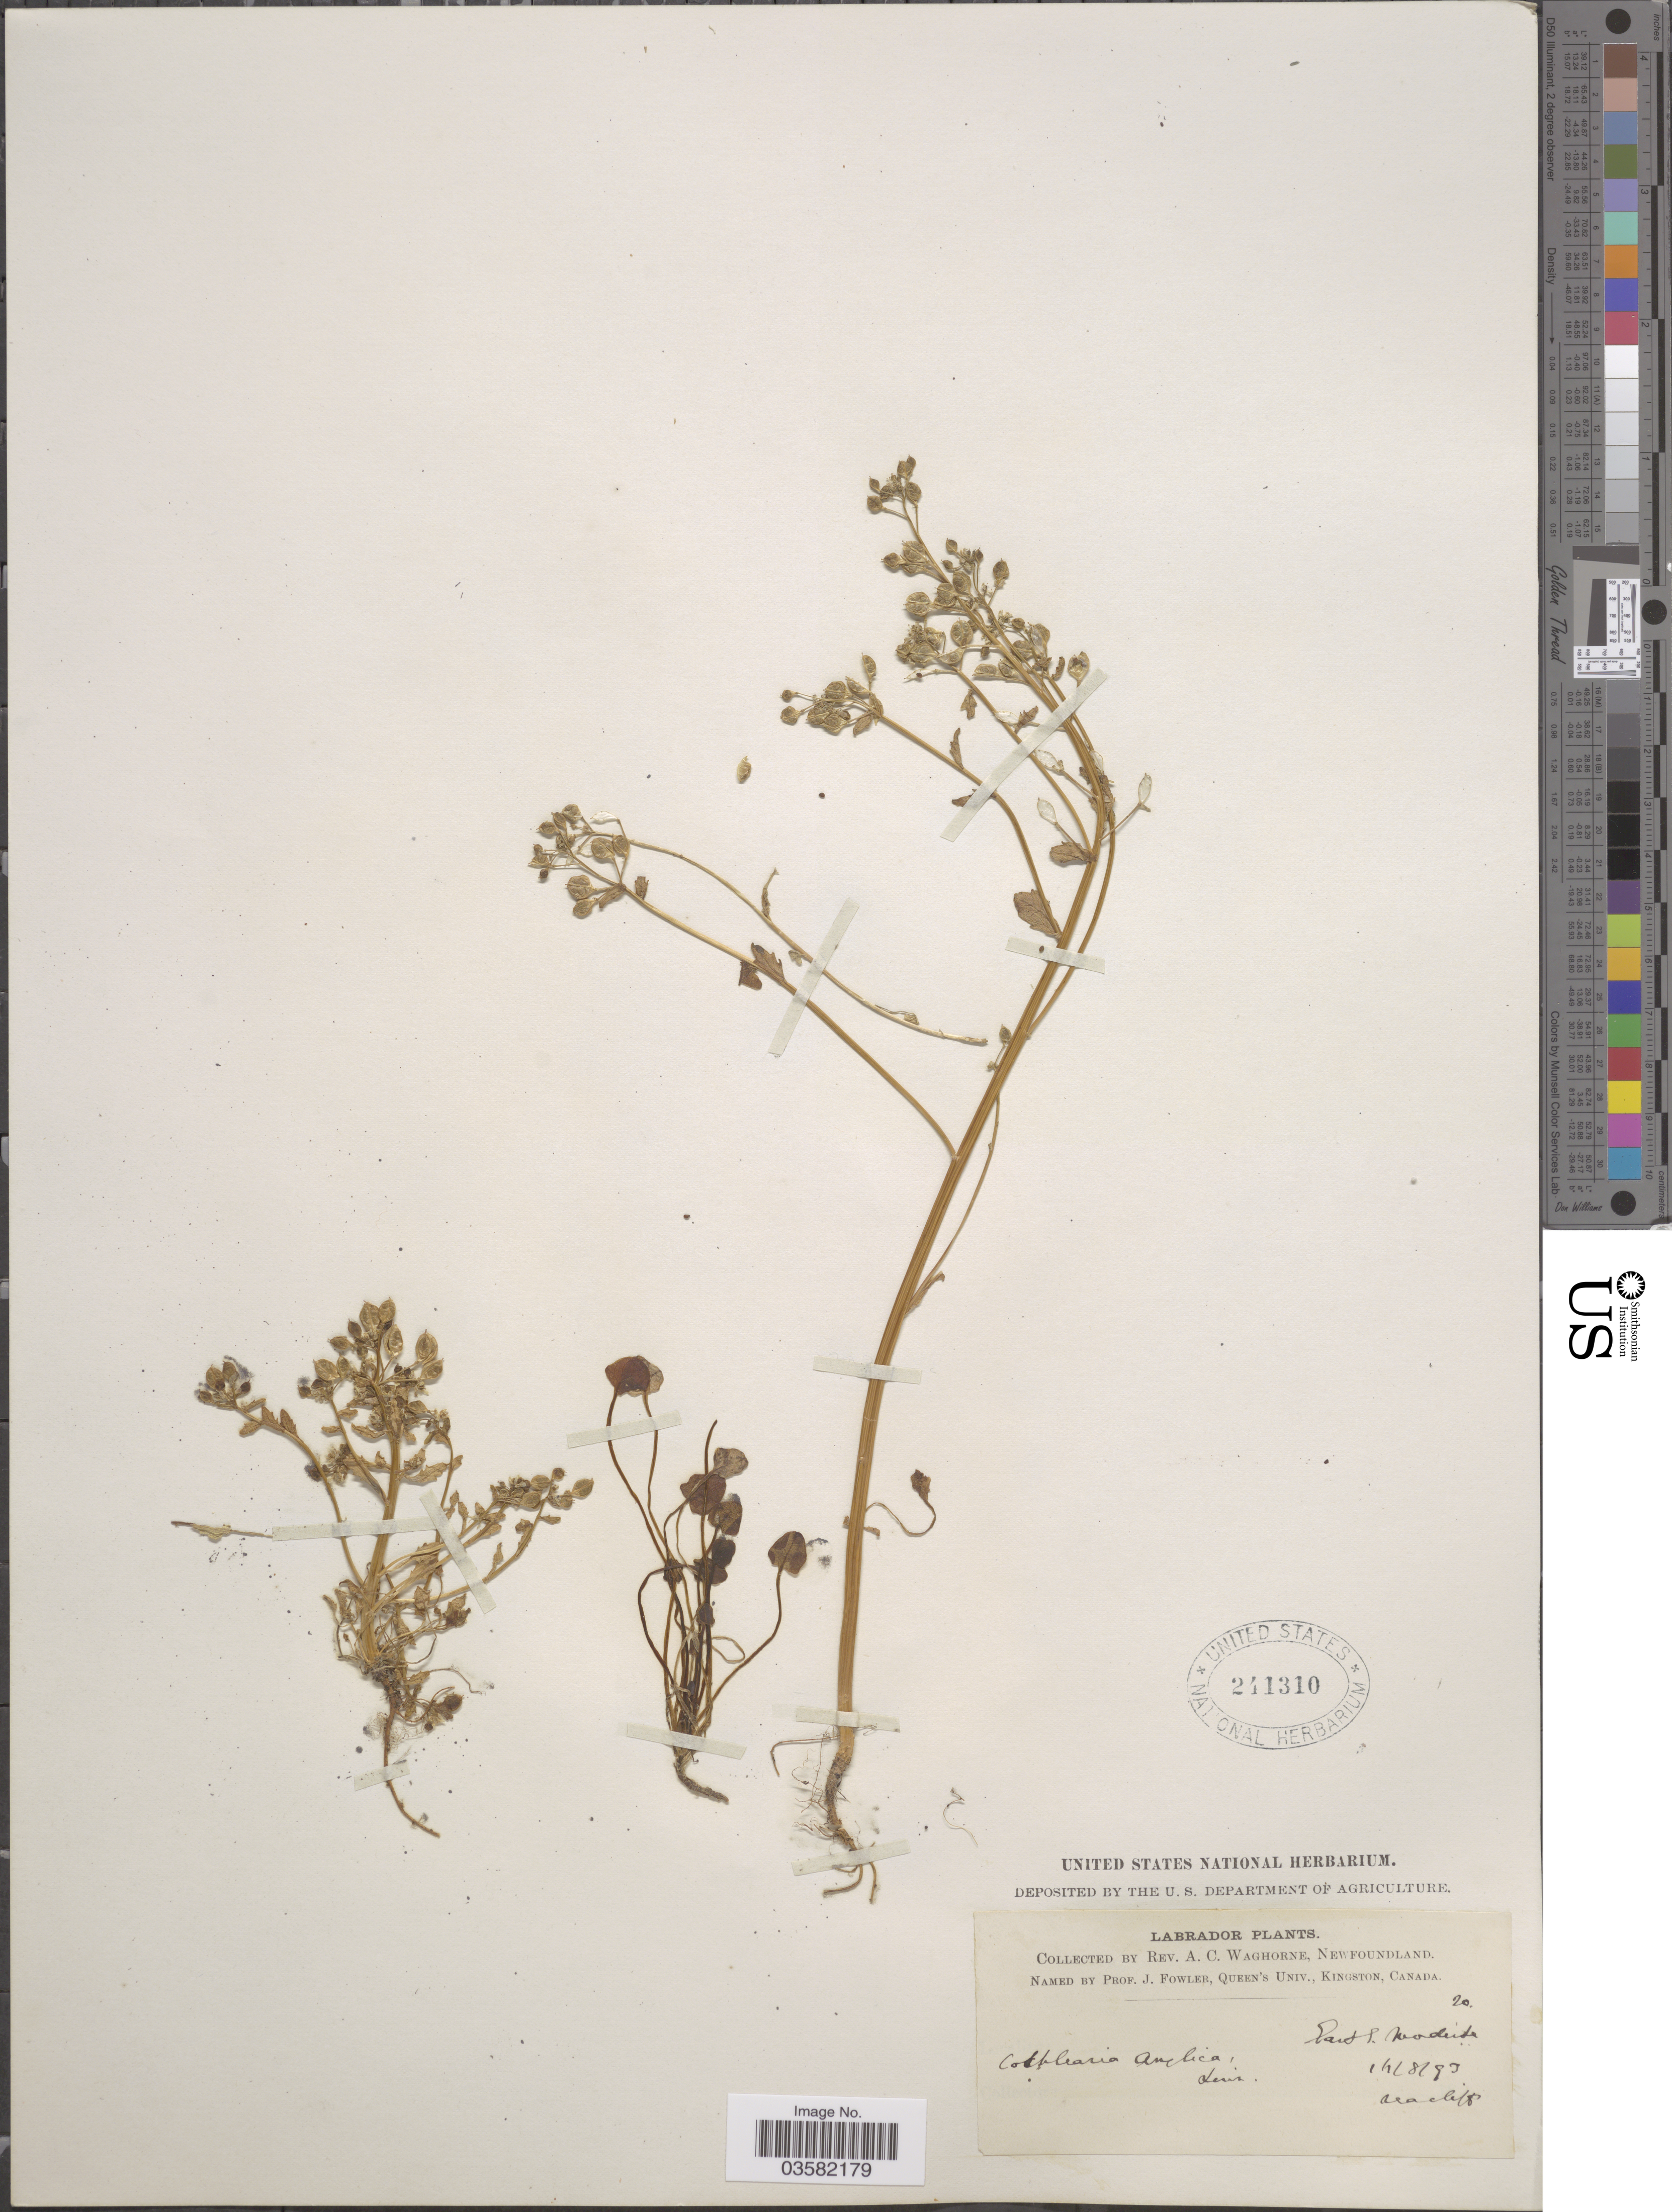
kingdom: Plantae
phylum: Tracheophyta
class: Magnoliopsida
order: Brassicales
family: Brassicaceae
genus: Cochlearia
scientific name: Cochlearia arctica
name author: Schltdl. ex DC.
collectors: A. Waghorne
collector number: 20?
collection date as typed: Transcribed d/m/y: 14/8/93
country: Canada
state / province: Newfoundland and Labrador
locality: Labrador. East S. roadside.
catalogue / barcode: US 241310